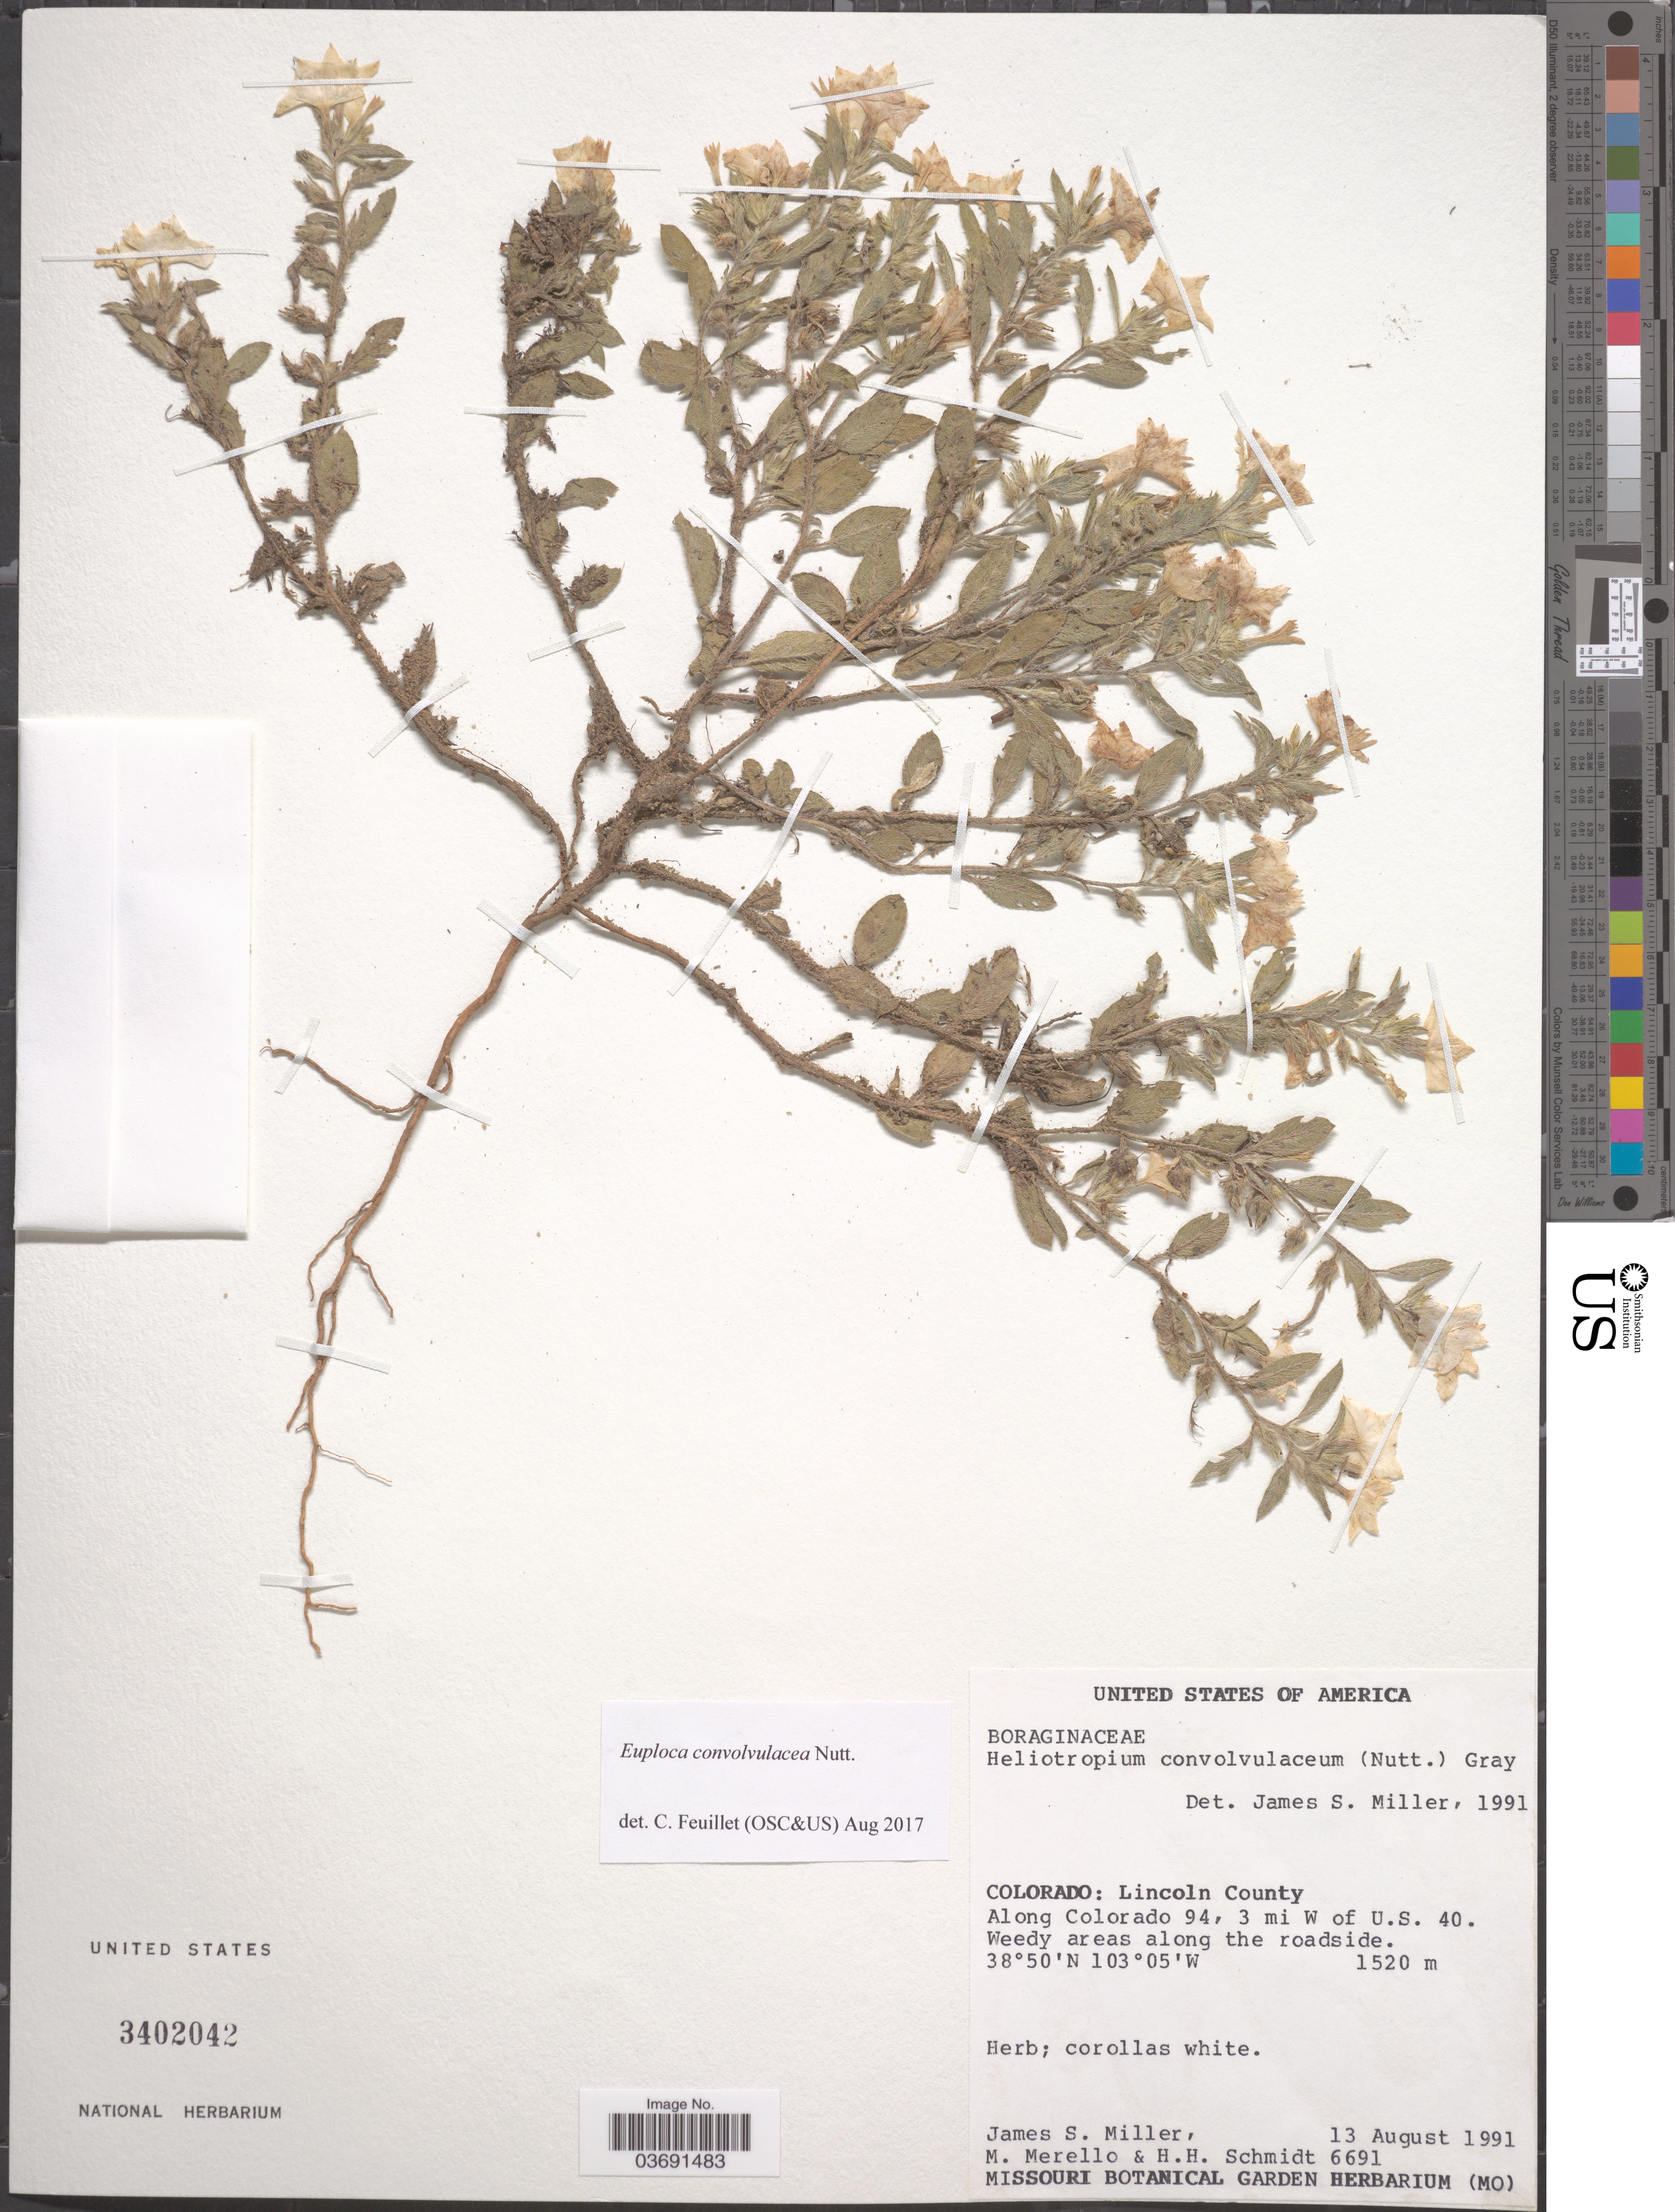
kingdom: Plantae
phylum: Tracheophyta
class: Magnoliopsida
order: Boraginales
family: Heliotropiaceae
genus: Euploca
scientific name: Euploca convolvulacea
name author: Nutt.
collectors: J. S. Miller, M. Merello & H. H. Schmidt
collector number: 6691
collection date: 1991-08-13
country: United States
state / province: Colorado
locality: Lincoln County. Along Colorado 94, 3 mi W of U.S. 40.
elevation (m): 1520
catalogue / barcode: US 3402042